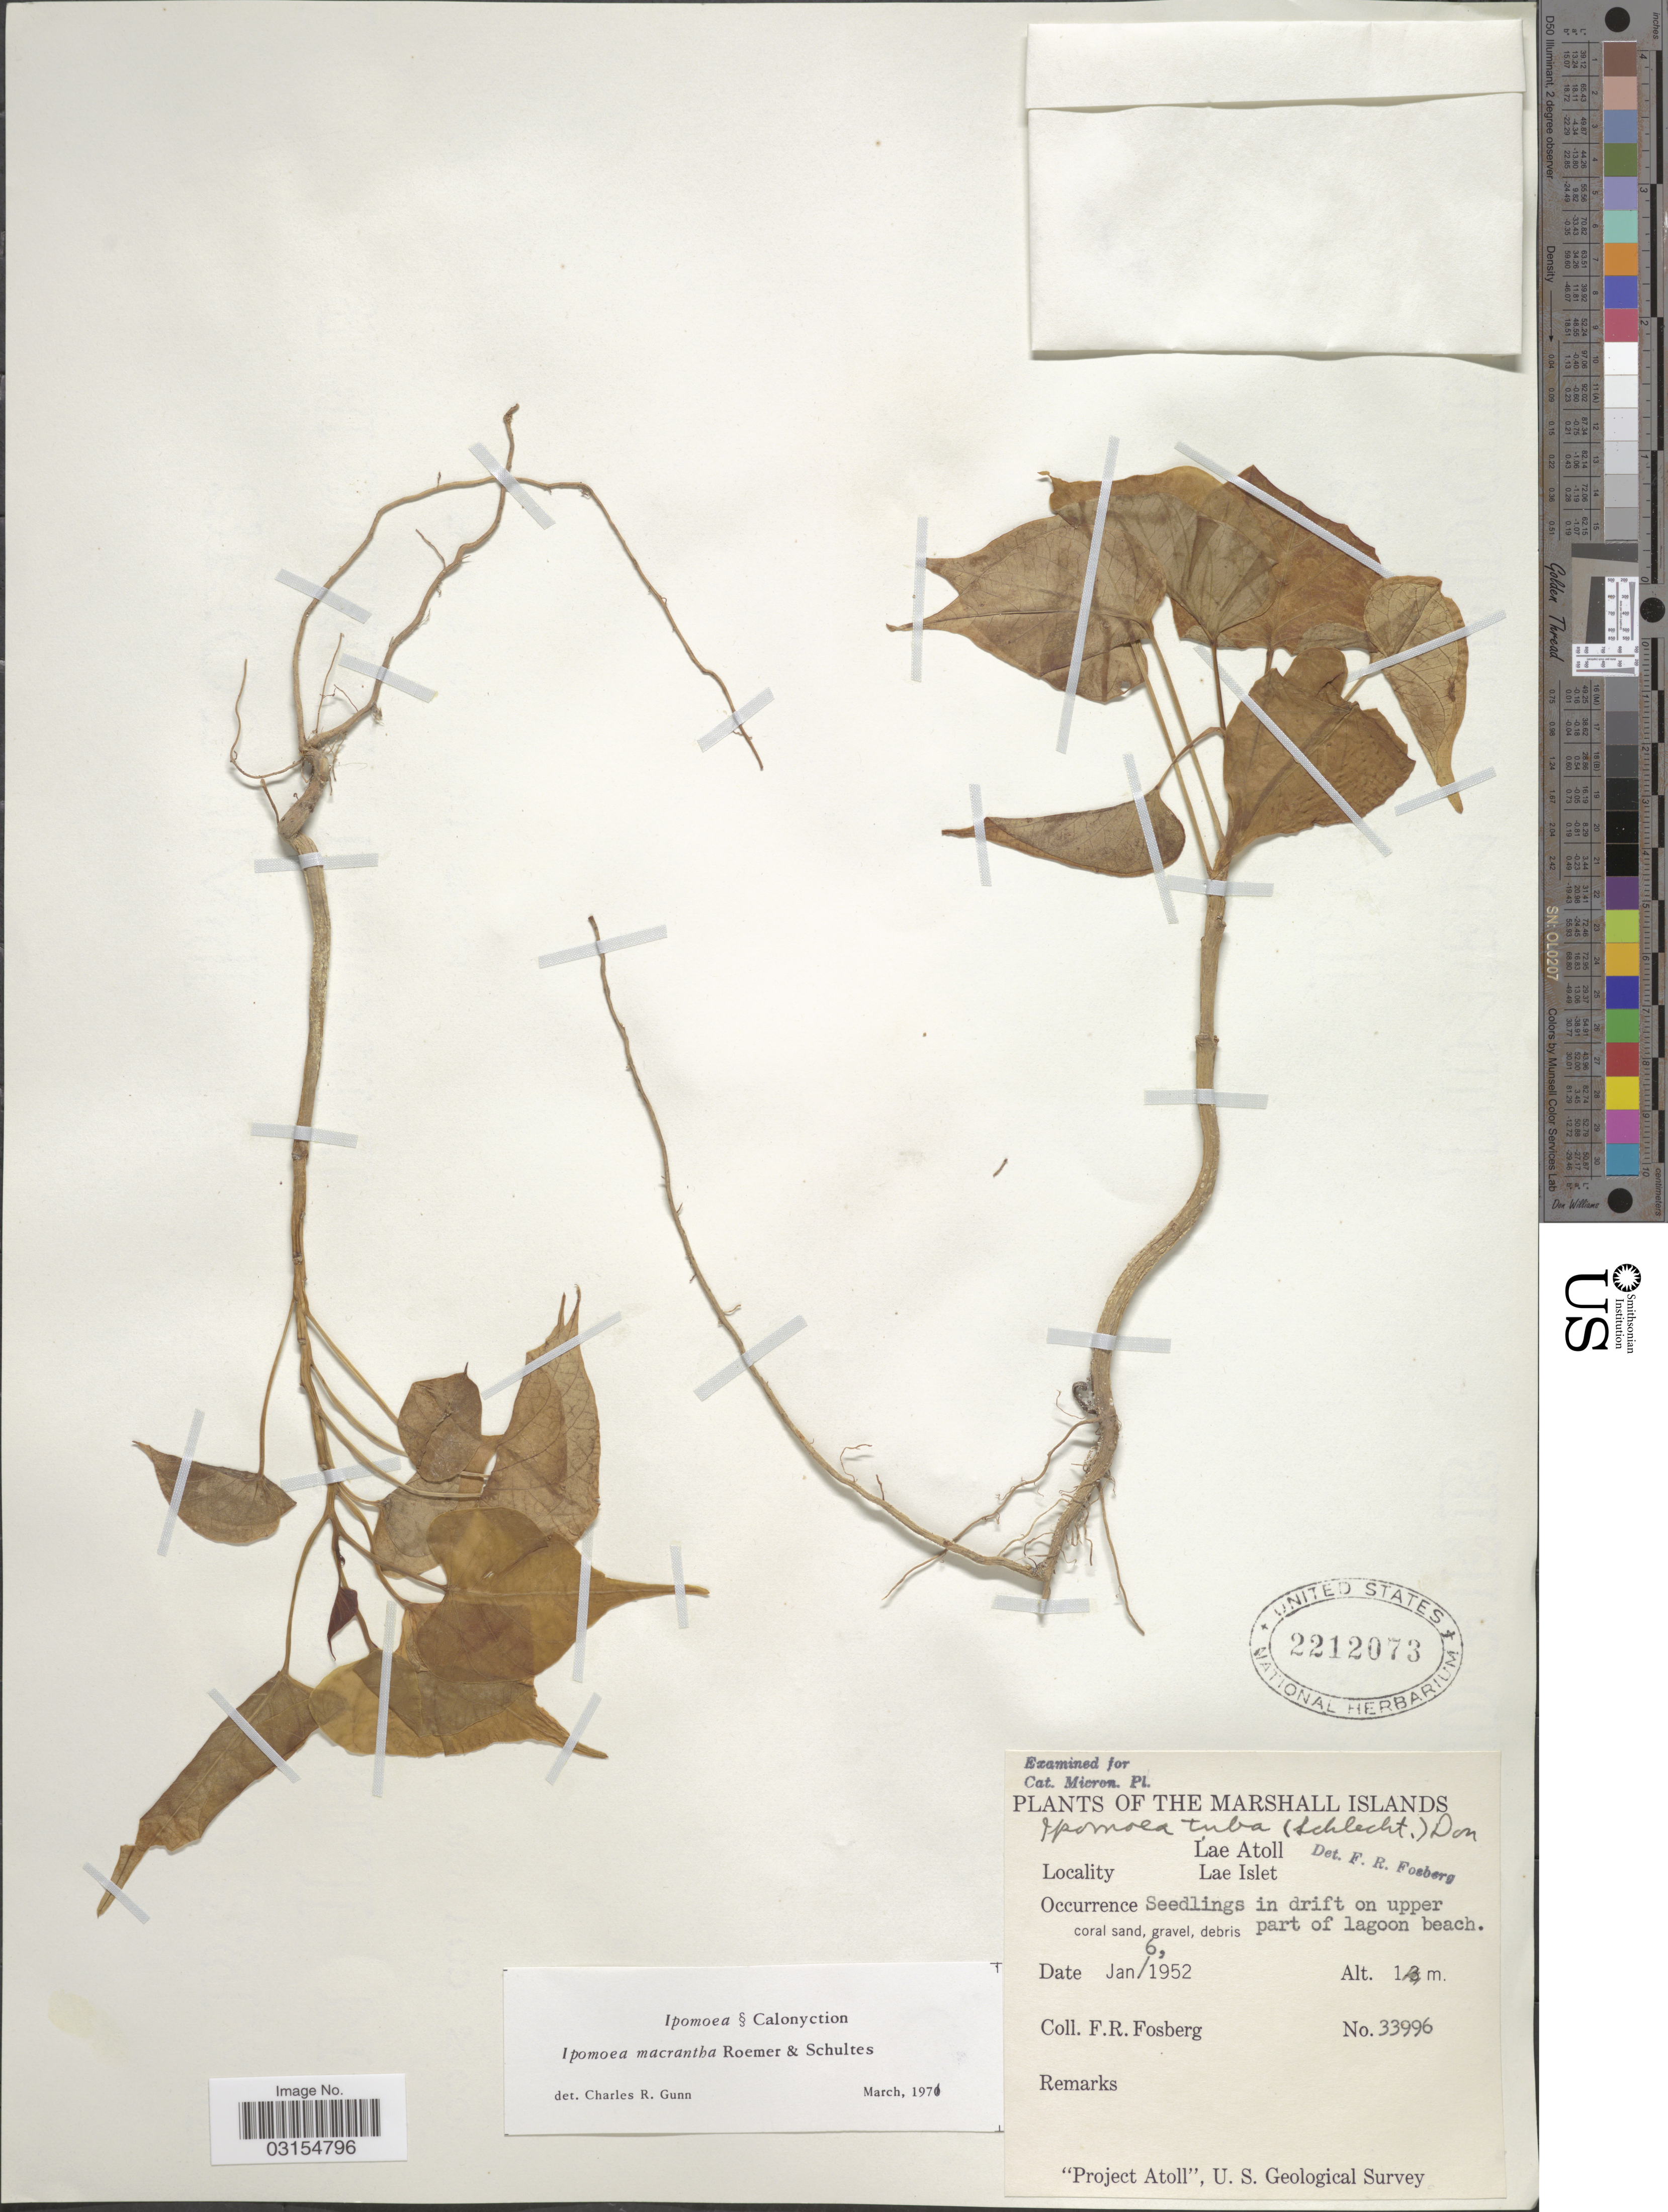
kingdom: Plantae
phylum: Tracheophyta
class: Magnoliopsida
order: Solanales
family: Convolvulaceae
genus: Ipomoea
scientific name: Ipomoea violacea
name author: L.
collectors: F. R. Fosberg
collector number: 33996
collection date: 1952-01-06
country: Marshall Islands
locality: Lae Atoll, Lae Islet.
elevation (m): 1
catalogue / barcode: US 2212073